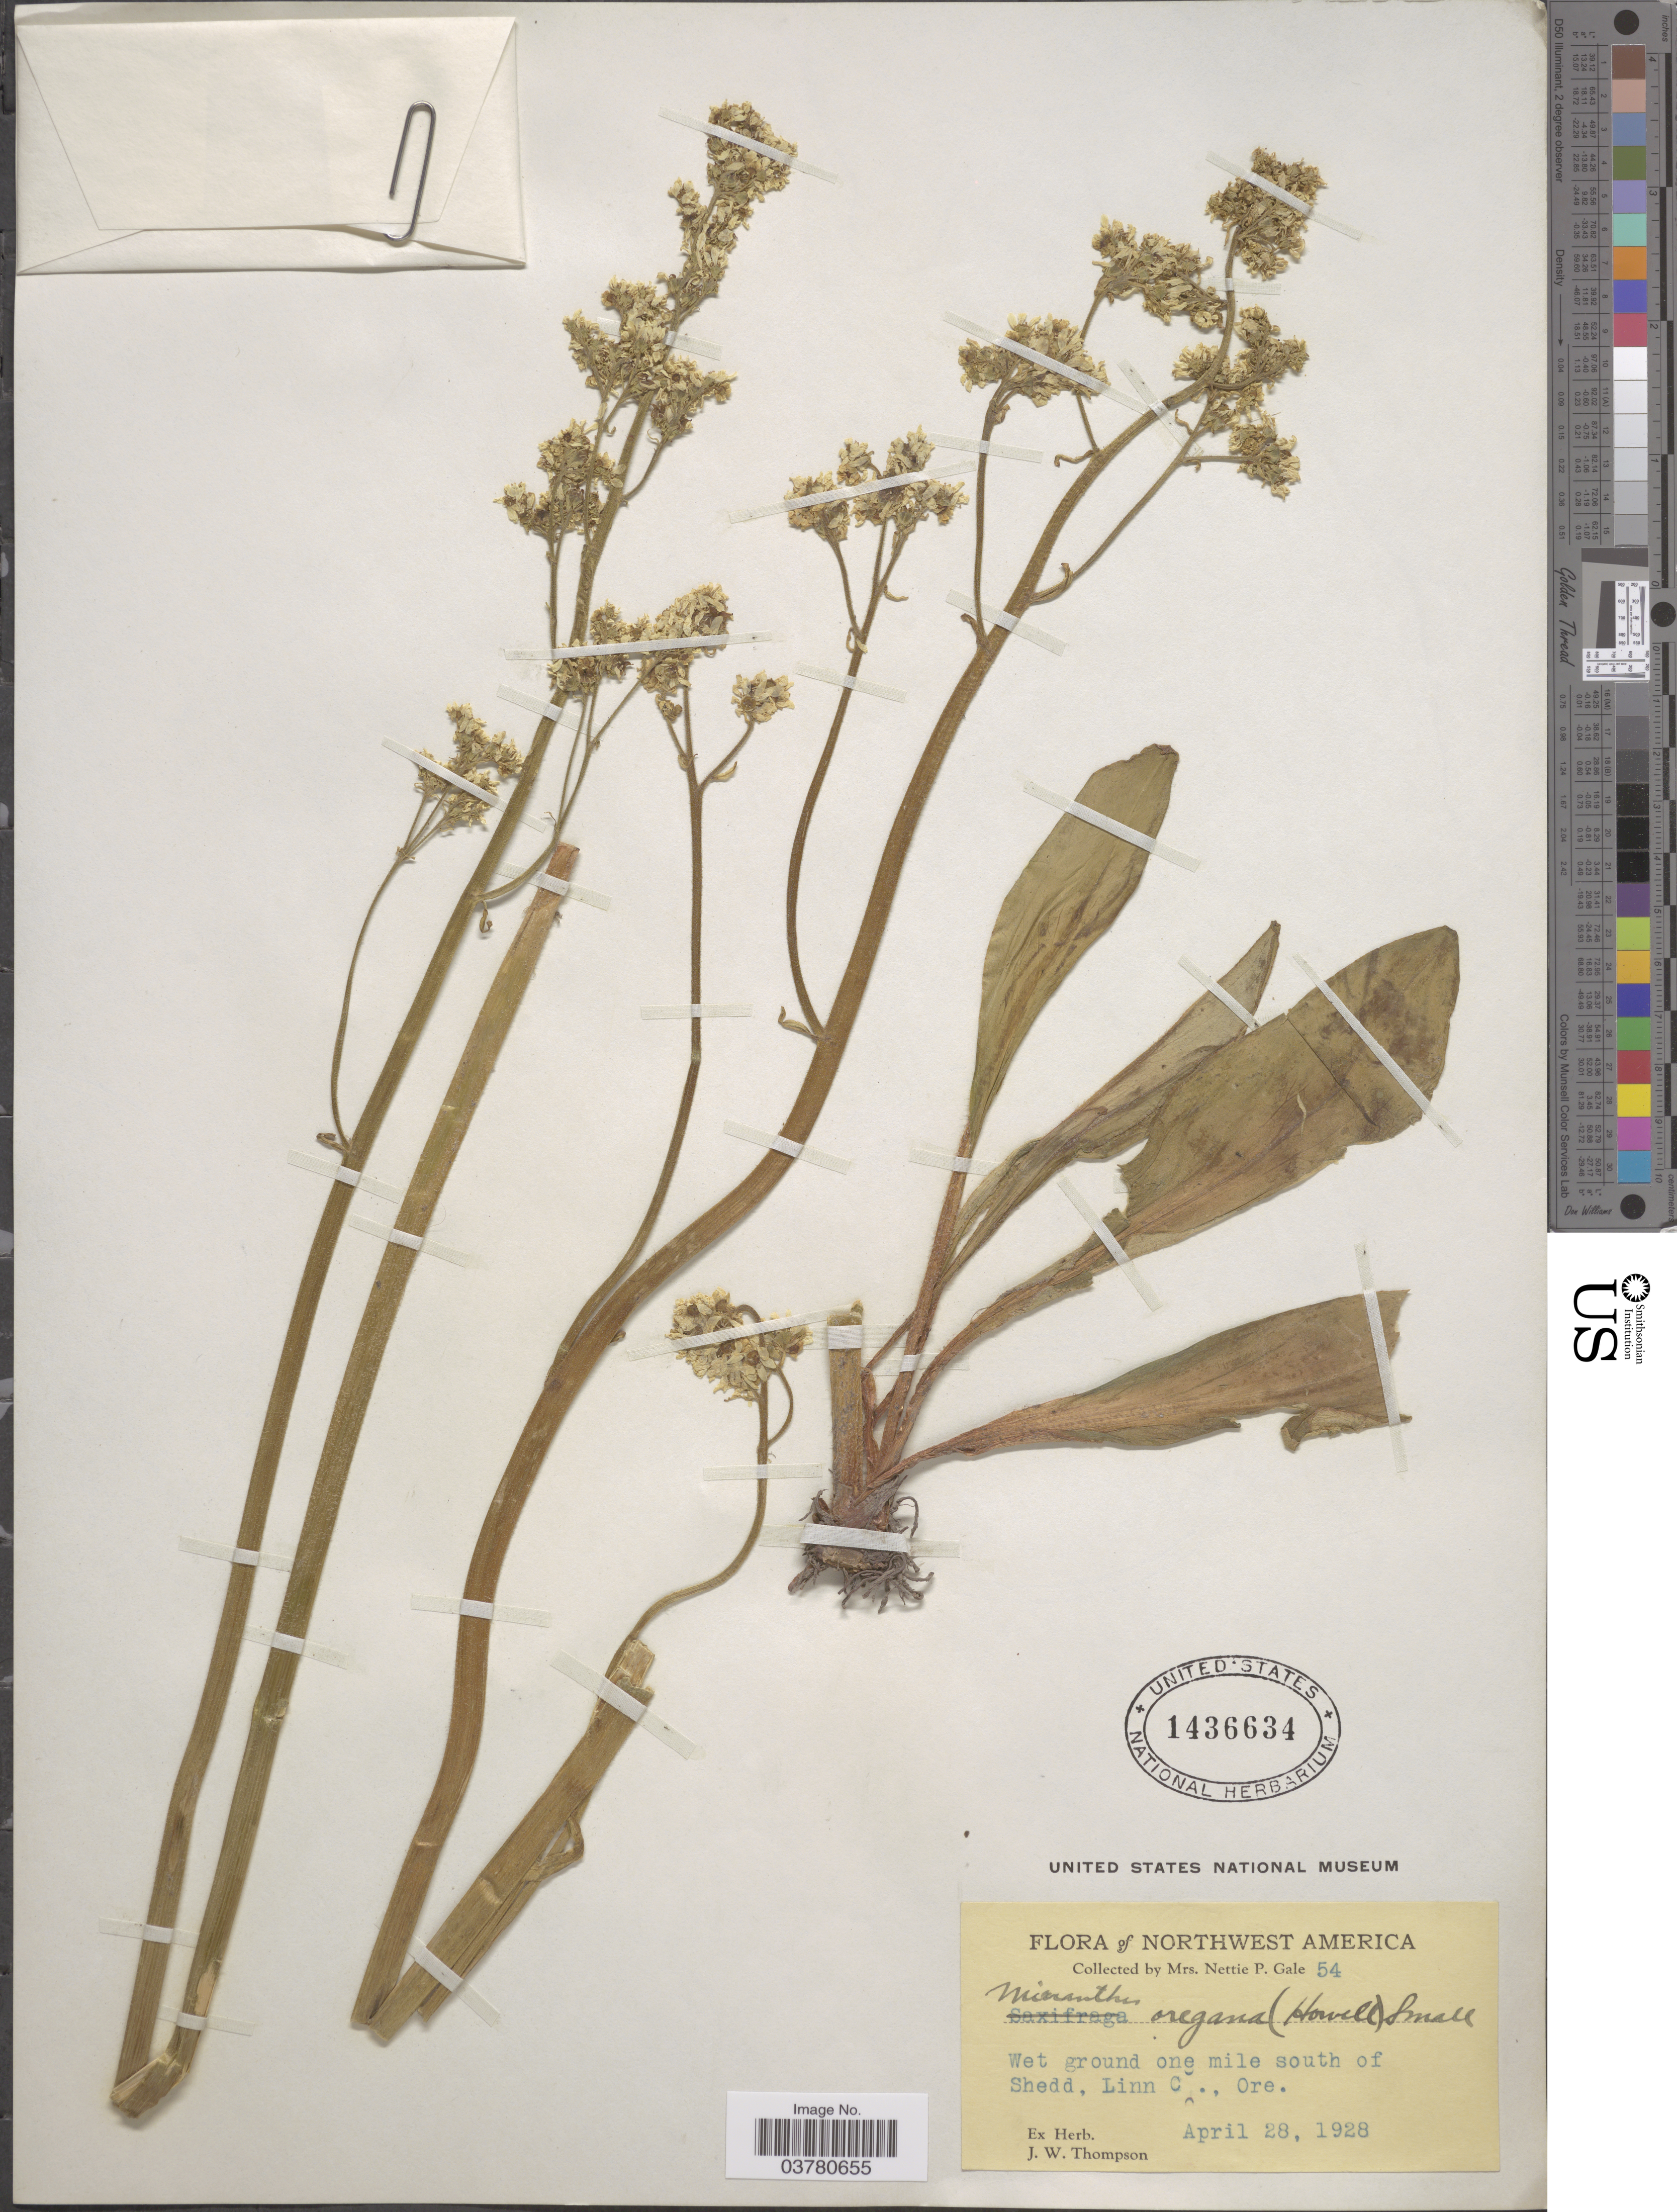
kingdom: Plantae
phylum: Tracheophyta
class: Magnoliopsida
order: Saxifragales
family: Saxifragaceae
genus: Micranthes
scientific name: Micranthes oregana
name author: (Howell) Small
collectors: N. Gale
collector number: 54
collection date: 1928-04-28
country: United States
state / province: Oregon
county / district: Linn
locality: Northwest America. Wet ground one mile south of Shedd, Linn Co.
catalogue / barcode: US 1436634